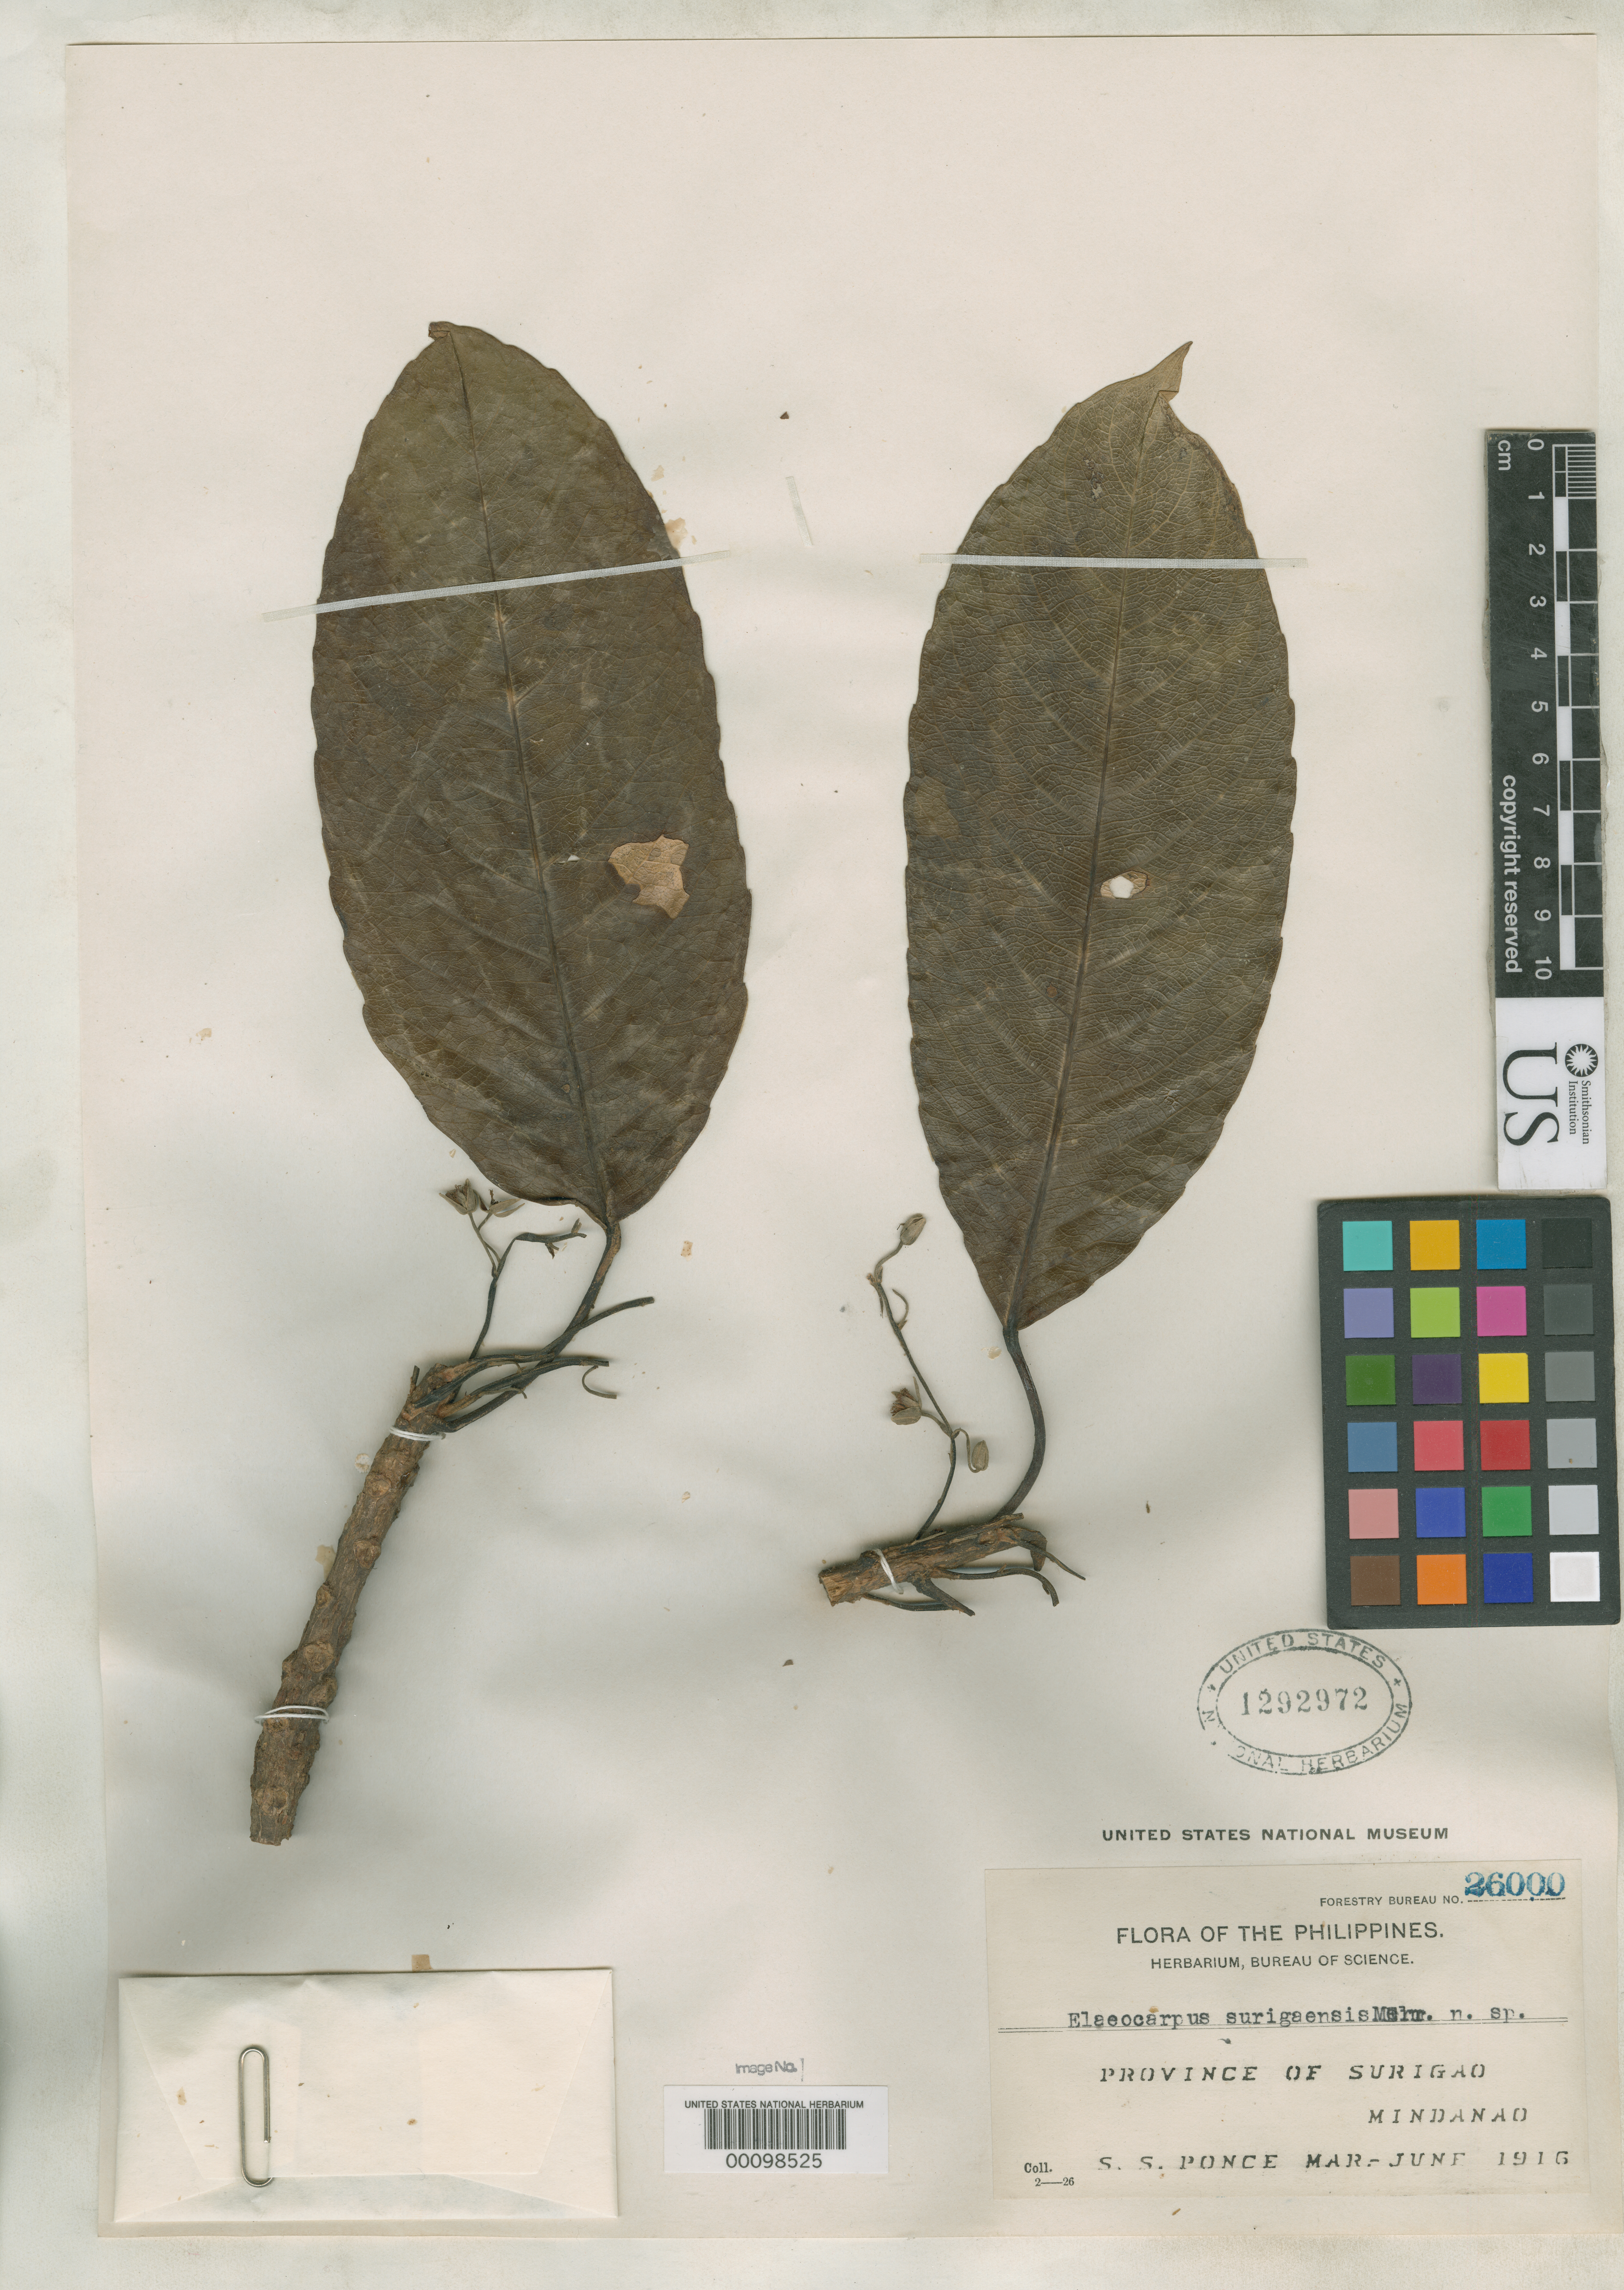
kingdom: Plantae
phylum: Tracheophyta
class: Magnoliopsida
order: Oxalidales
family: Elaeocarpaceae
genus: Elaeocarpus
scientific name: Elaeocarpus surigaensis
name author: Merr.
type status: Isotype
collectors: S. Ponce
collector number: For. Bur. 26000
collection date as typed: Mar 1916 to -- Jun 1916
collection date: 1916-03/1916-06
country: Philippines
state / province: Caraga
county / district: Surigao del Norte / Surigao del Sur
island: Mindanao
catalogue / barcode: US 1292972